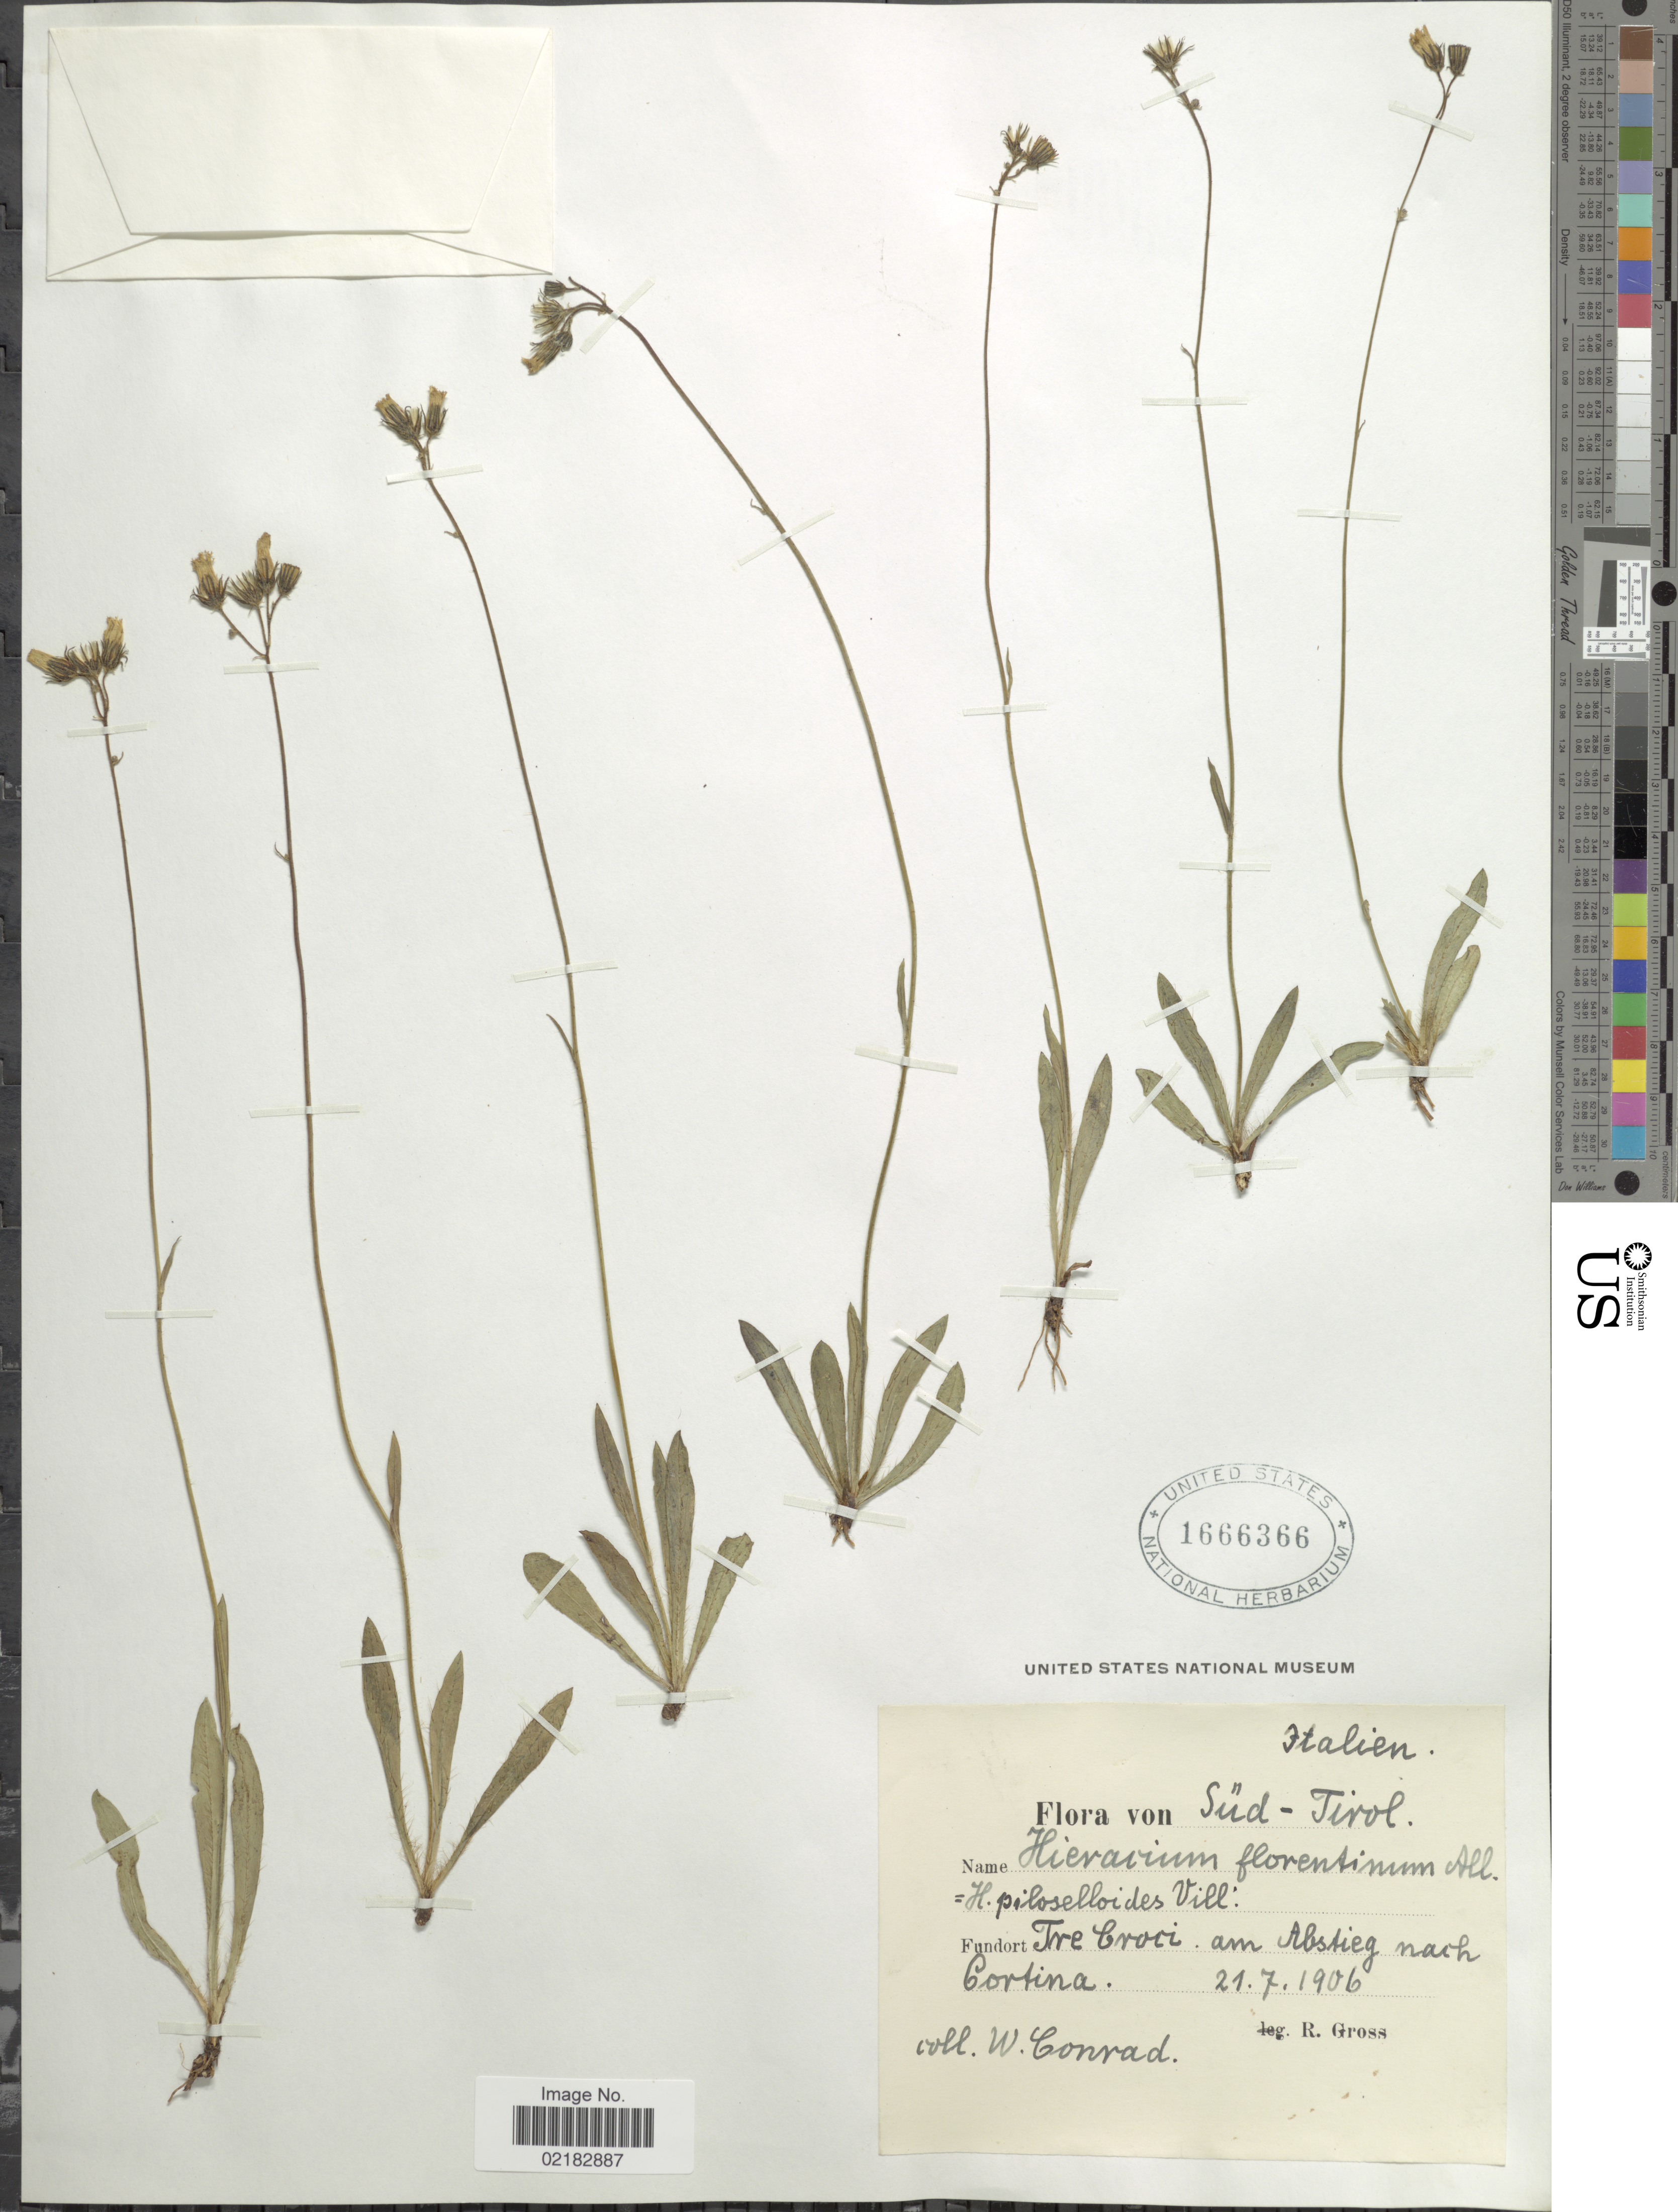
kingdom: Plantae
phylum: Tracheophyta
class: Magnoliopsida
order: Asterales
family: Asteraceae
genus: Hieracium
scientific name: Hieracium florentinum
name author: All.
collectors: W. Conrad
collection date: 1906-07-21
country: Italy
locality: Sud-Tirol, Tre Croci: am abstieg nach Cortina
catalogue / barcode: US 1666366